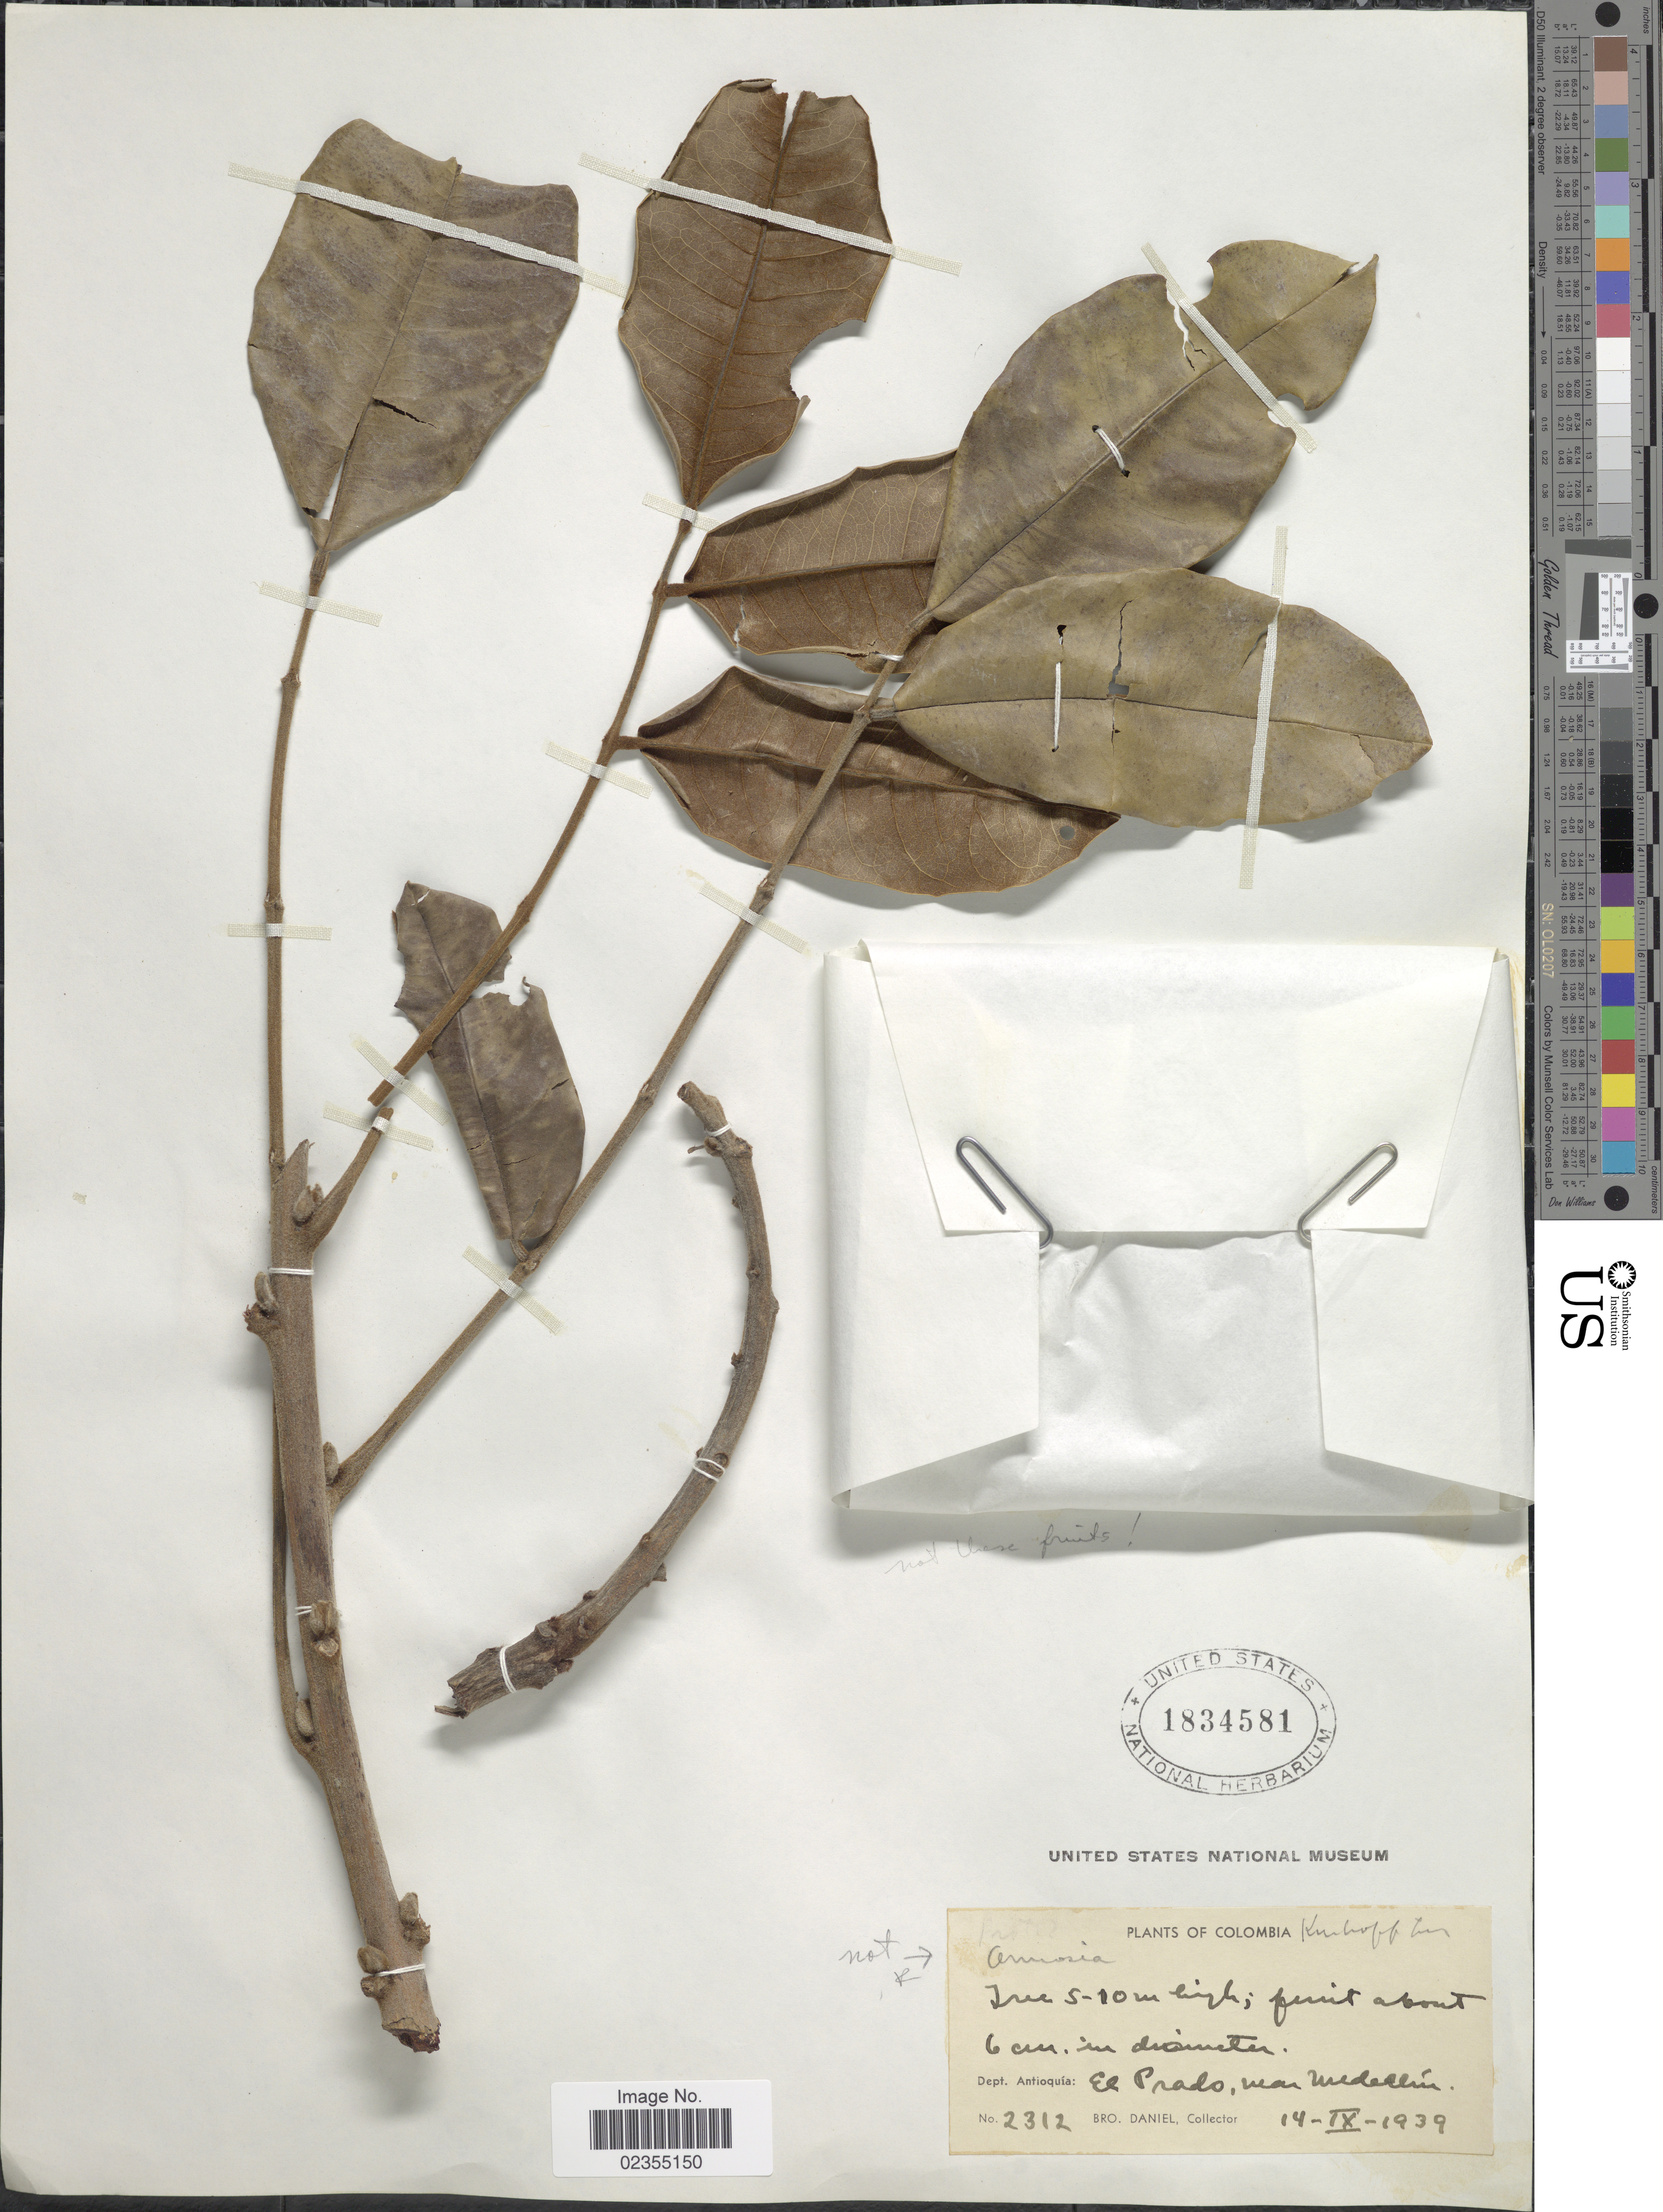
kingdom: Plantae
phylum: Tracheophyta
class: Magnoliopsida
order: Fabales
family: Fabaceae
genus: Andira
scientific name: Andira taurotesticulata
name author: R.T. Penn.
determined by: Mansano, V. F.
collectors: Bro. Daniel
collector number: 2312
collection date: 1939-09-14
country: Colombia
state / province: Antioquia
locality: Dept. Antioquía: El Prado, near Medellín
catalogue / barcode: US 1834581